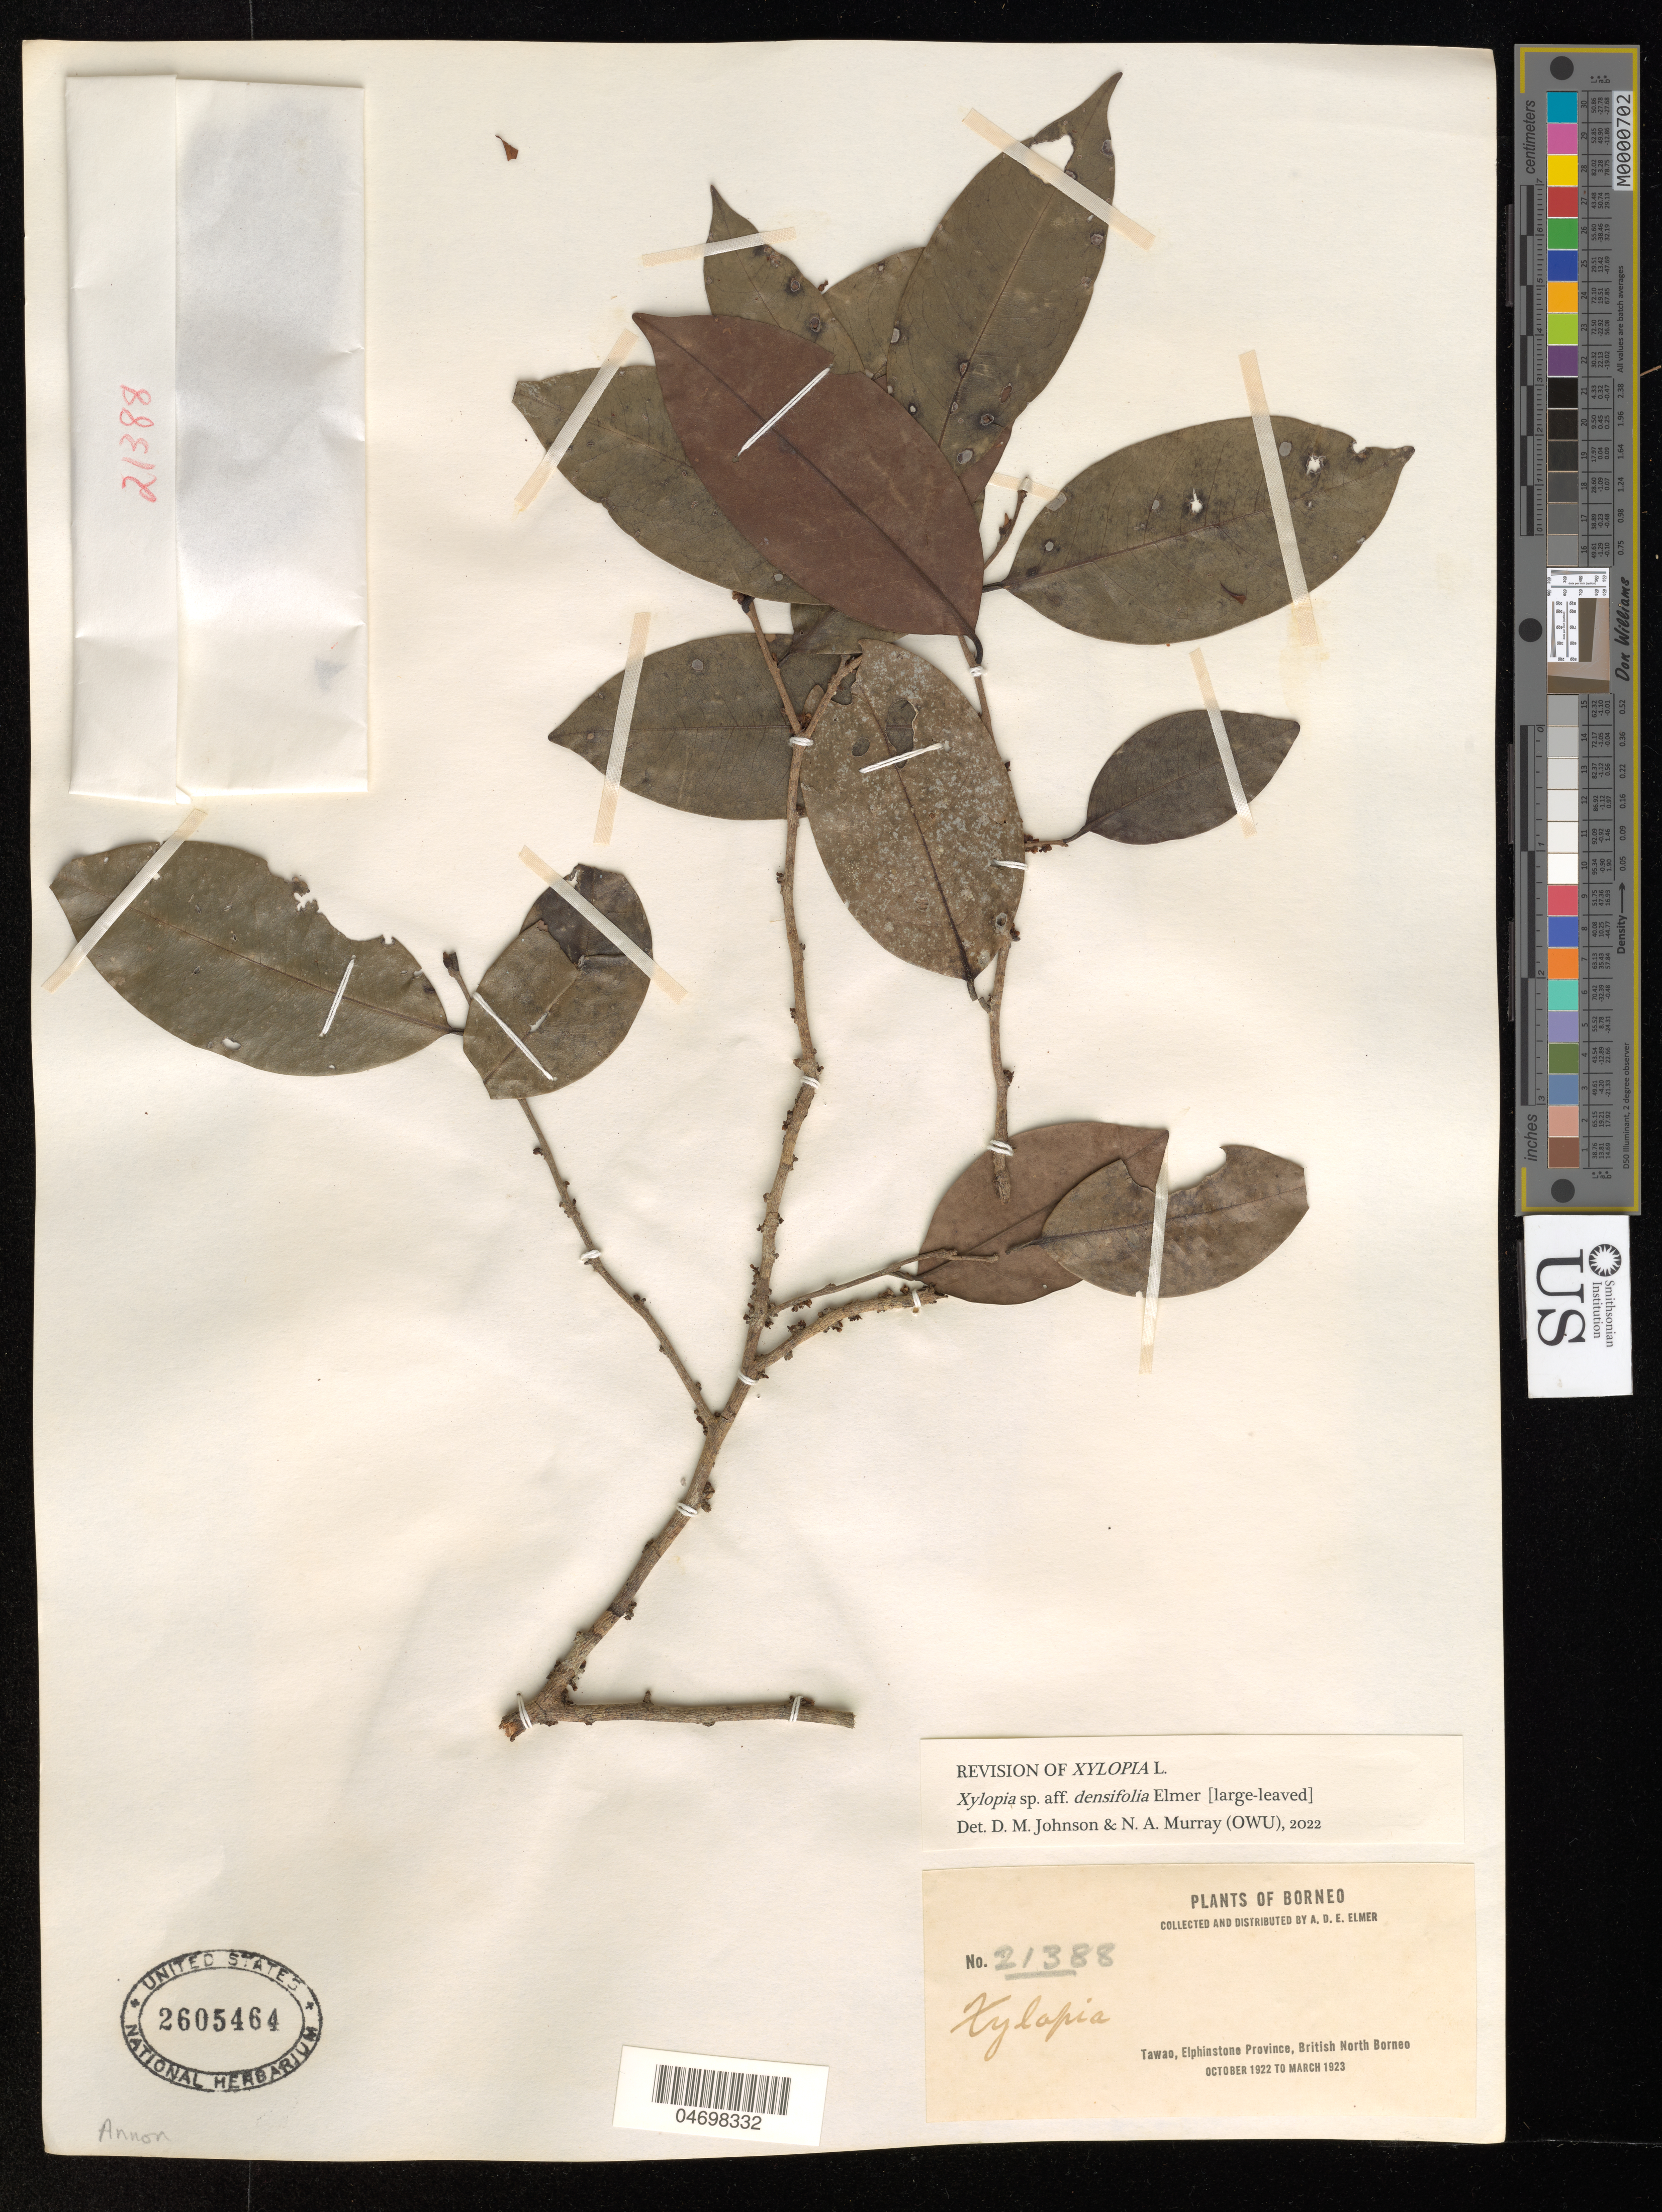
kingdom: Plantae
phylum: Tracheophyta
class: Magnoliopsida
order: Magnoliales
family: Annonaceae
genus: Xylopia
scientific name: Xylopia densifolia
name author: Elmer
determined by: Johnson, D. M.; Murray, N. A.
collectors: A. D. E. Elmer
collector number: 21388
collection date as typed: Oct 1922 to -- Mar 1922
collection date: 1922-03/1922-10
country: Malaysia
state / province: Sabah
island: Borneo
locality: Elphinstone province, Tawao.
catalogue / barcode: US 2605464